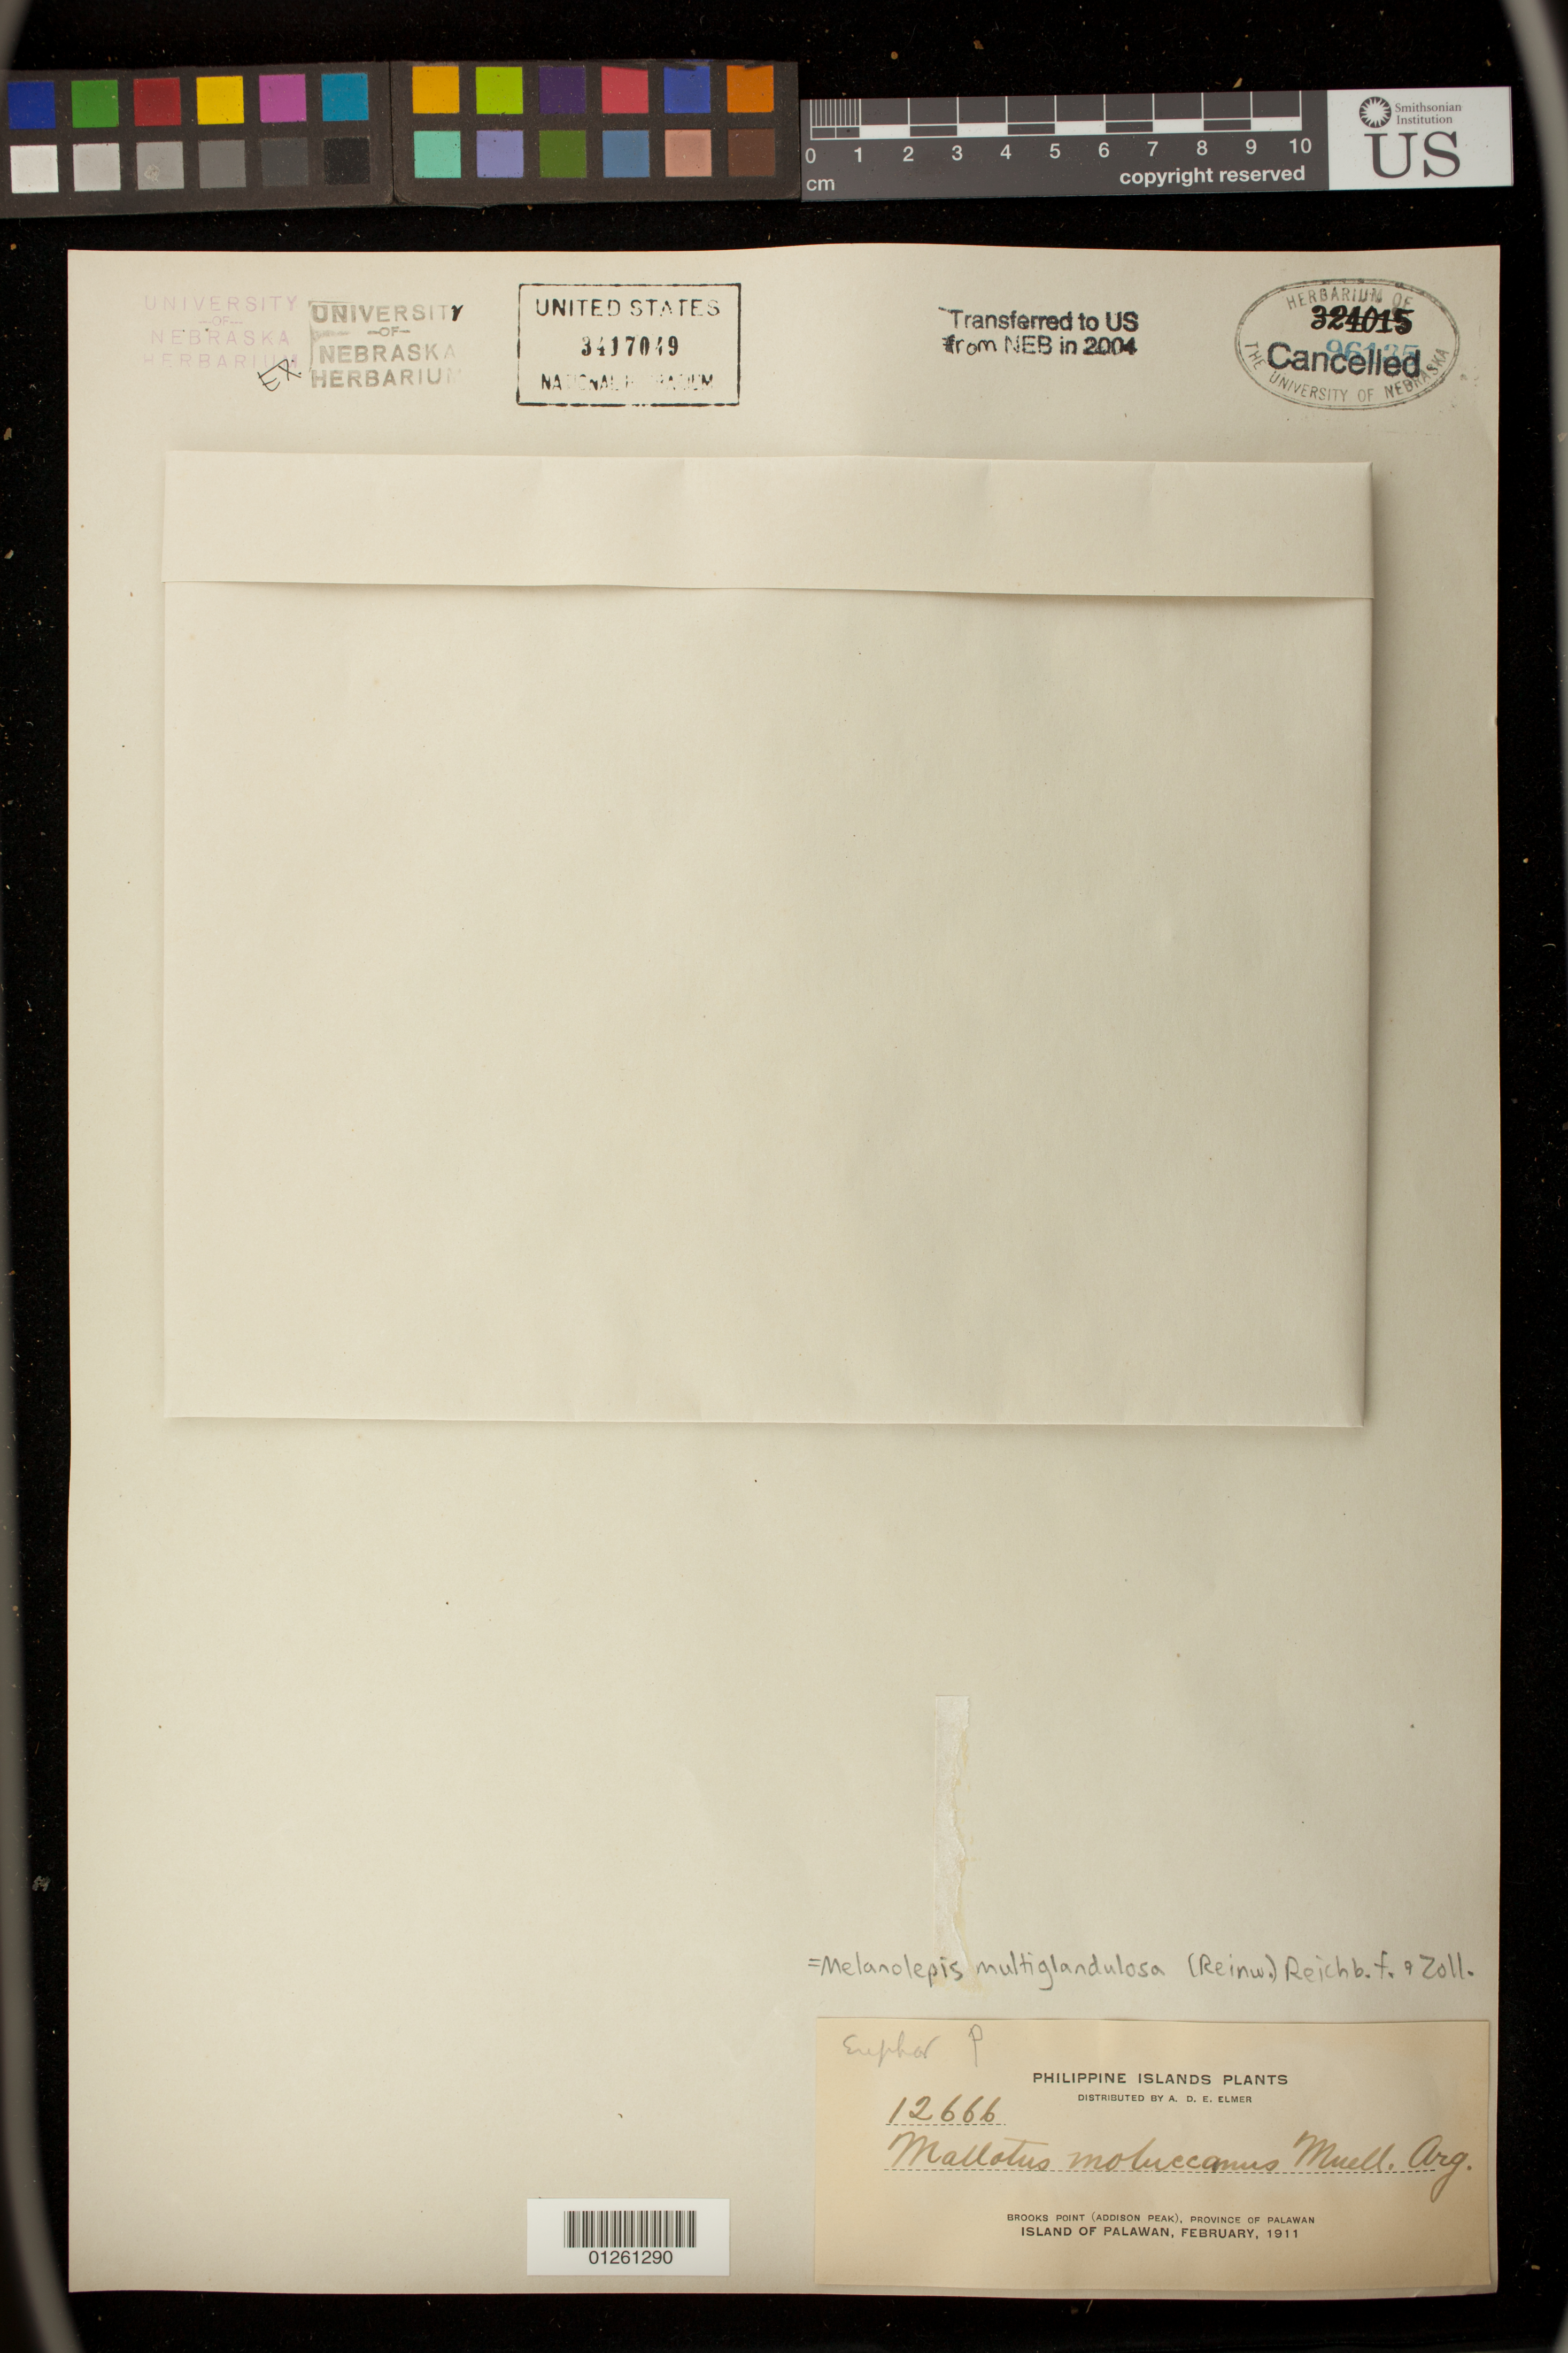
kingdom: Plantae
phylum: Tracheophyta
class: Magnoliopsida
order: Malpighiales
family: Euphorbiaceae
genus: Melanolepis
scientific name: Melanolepis multiglandulosa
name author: (Reinw. ex Blume) Rchb. f. & Zoll.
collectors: A. D. E. Elmer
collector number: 12666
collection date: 1911-02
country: Philippines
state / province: Mimaropa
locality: Brooks Point (Addison Peak), Province of Palawan, Island of Palawan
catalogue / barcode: US 3417049